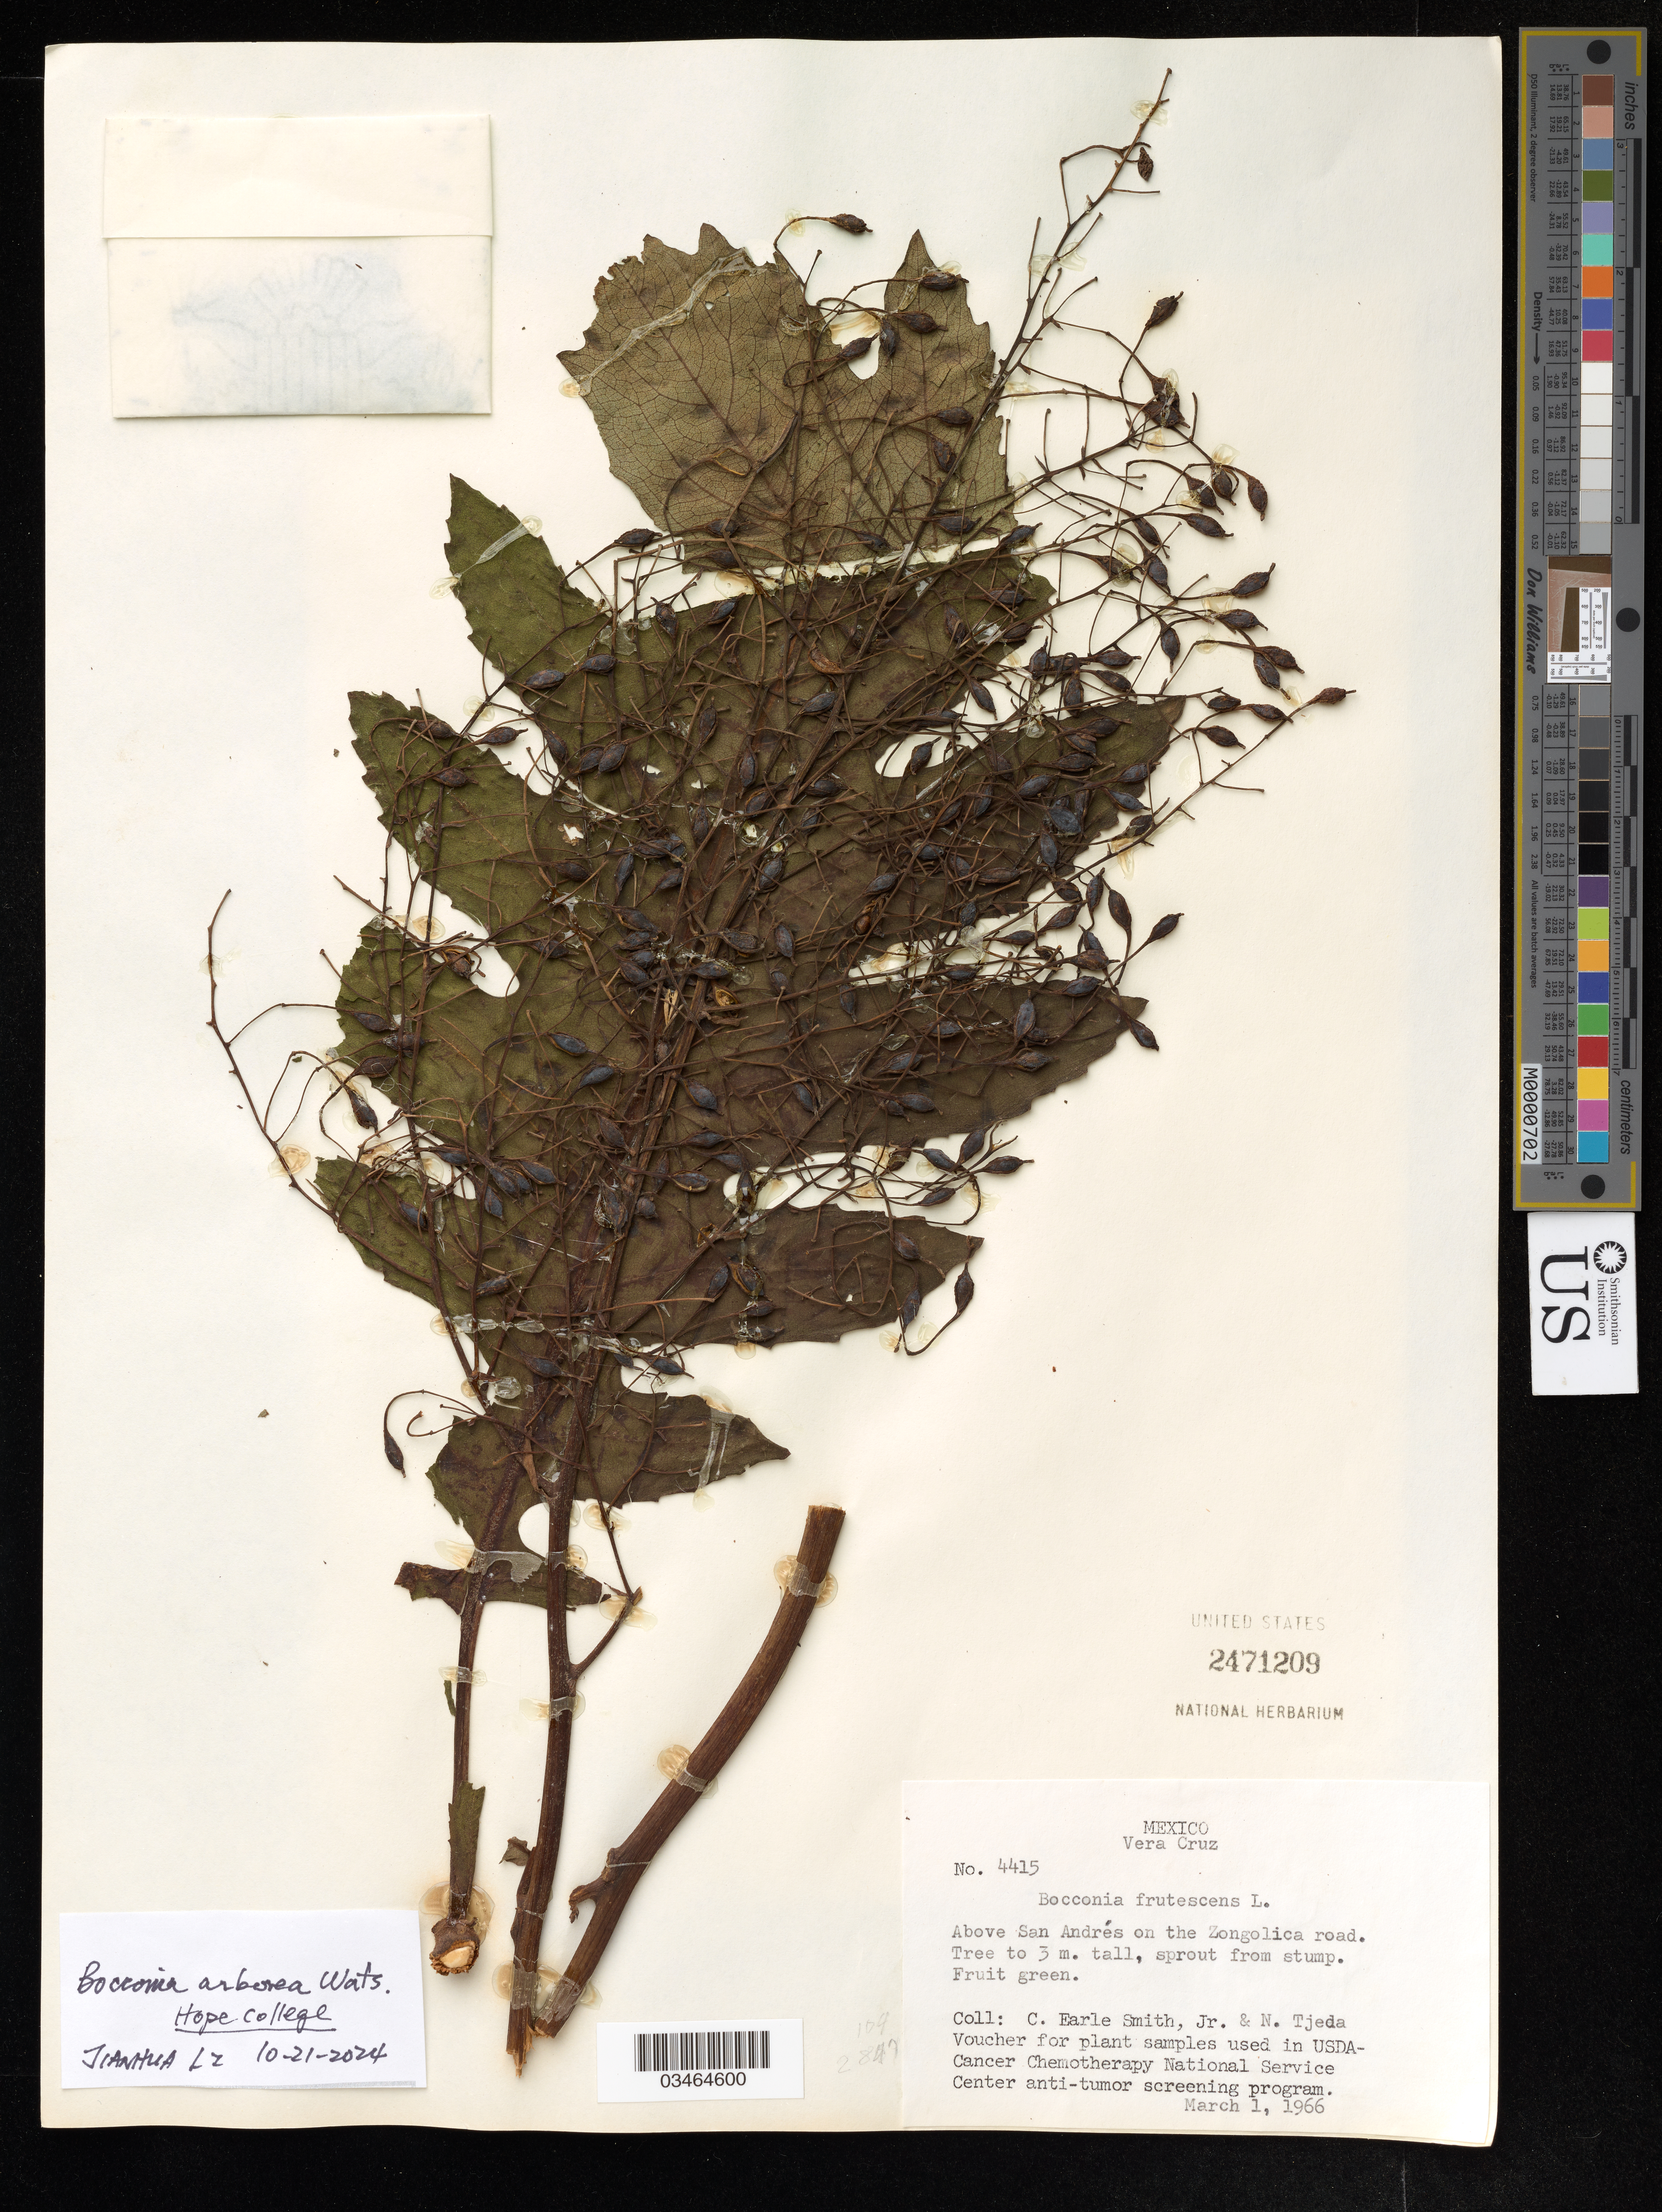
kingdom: Plantae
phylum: Tracheophyta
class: Magnoliopsida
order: Ranunculales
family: Papaveraceae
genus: Bocconia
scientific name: Bocconia arborea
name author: S. Watson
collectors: C. E. Smith Jr. & N. Tjeda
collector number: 4415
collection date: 1966-03-01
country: Mexico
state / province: Veracruz Llave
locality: Above San Andres on the Zongolica road.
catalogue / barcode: US 2471209